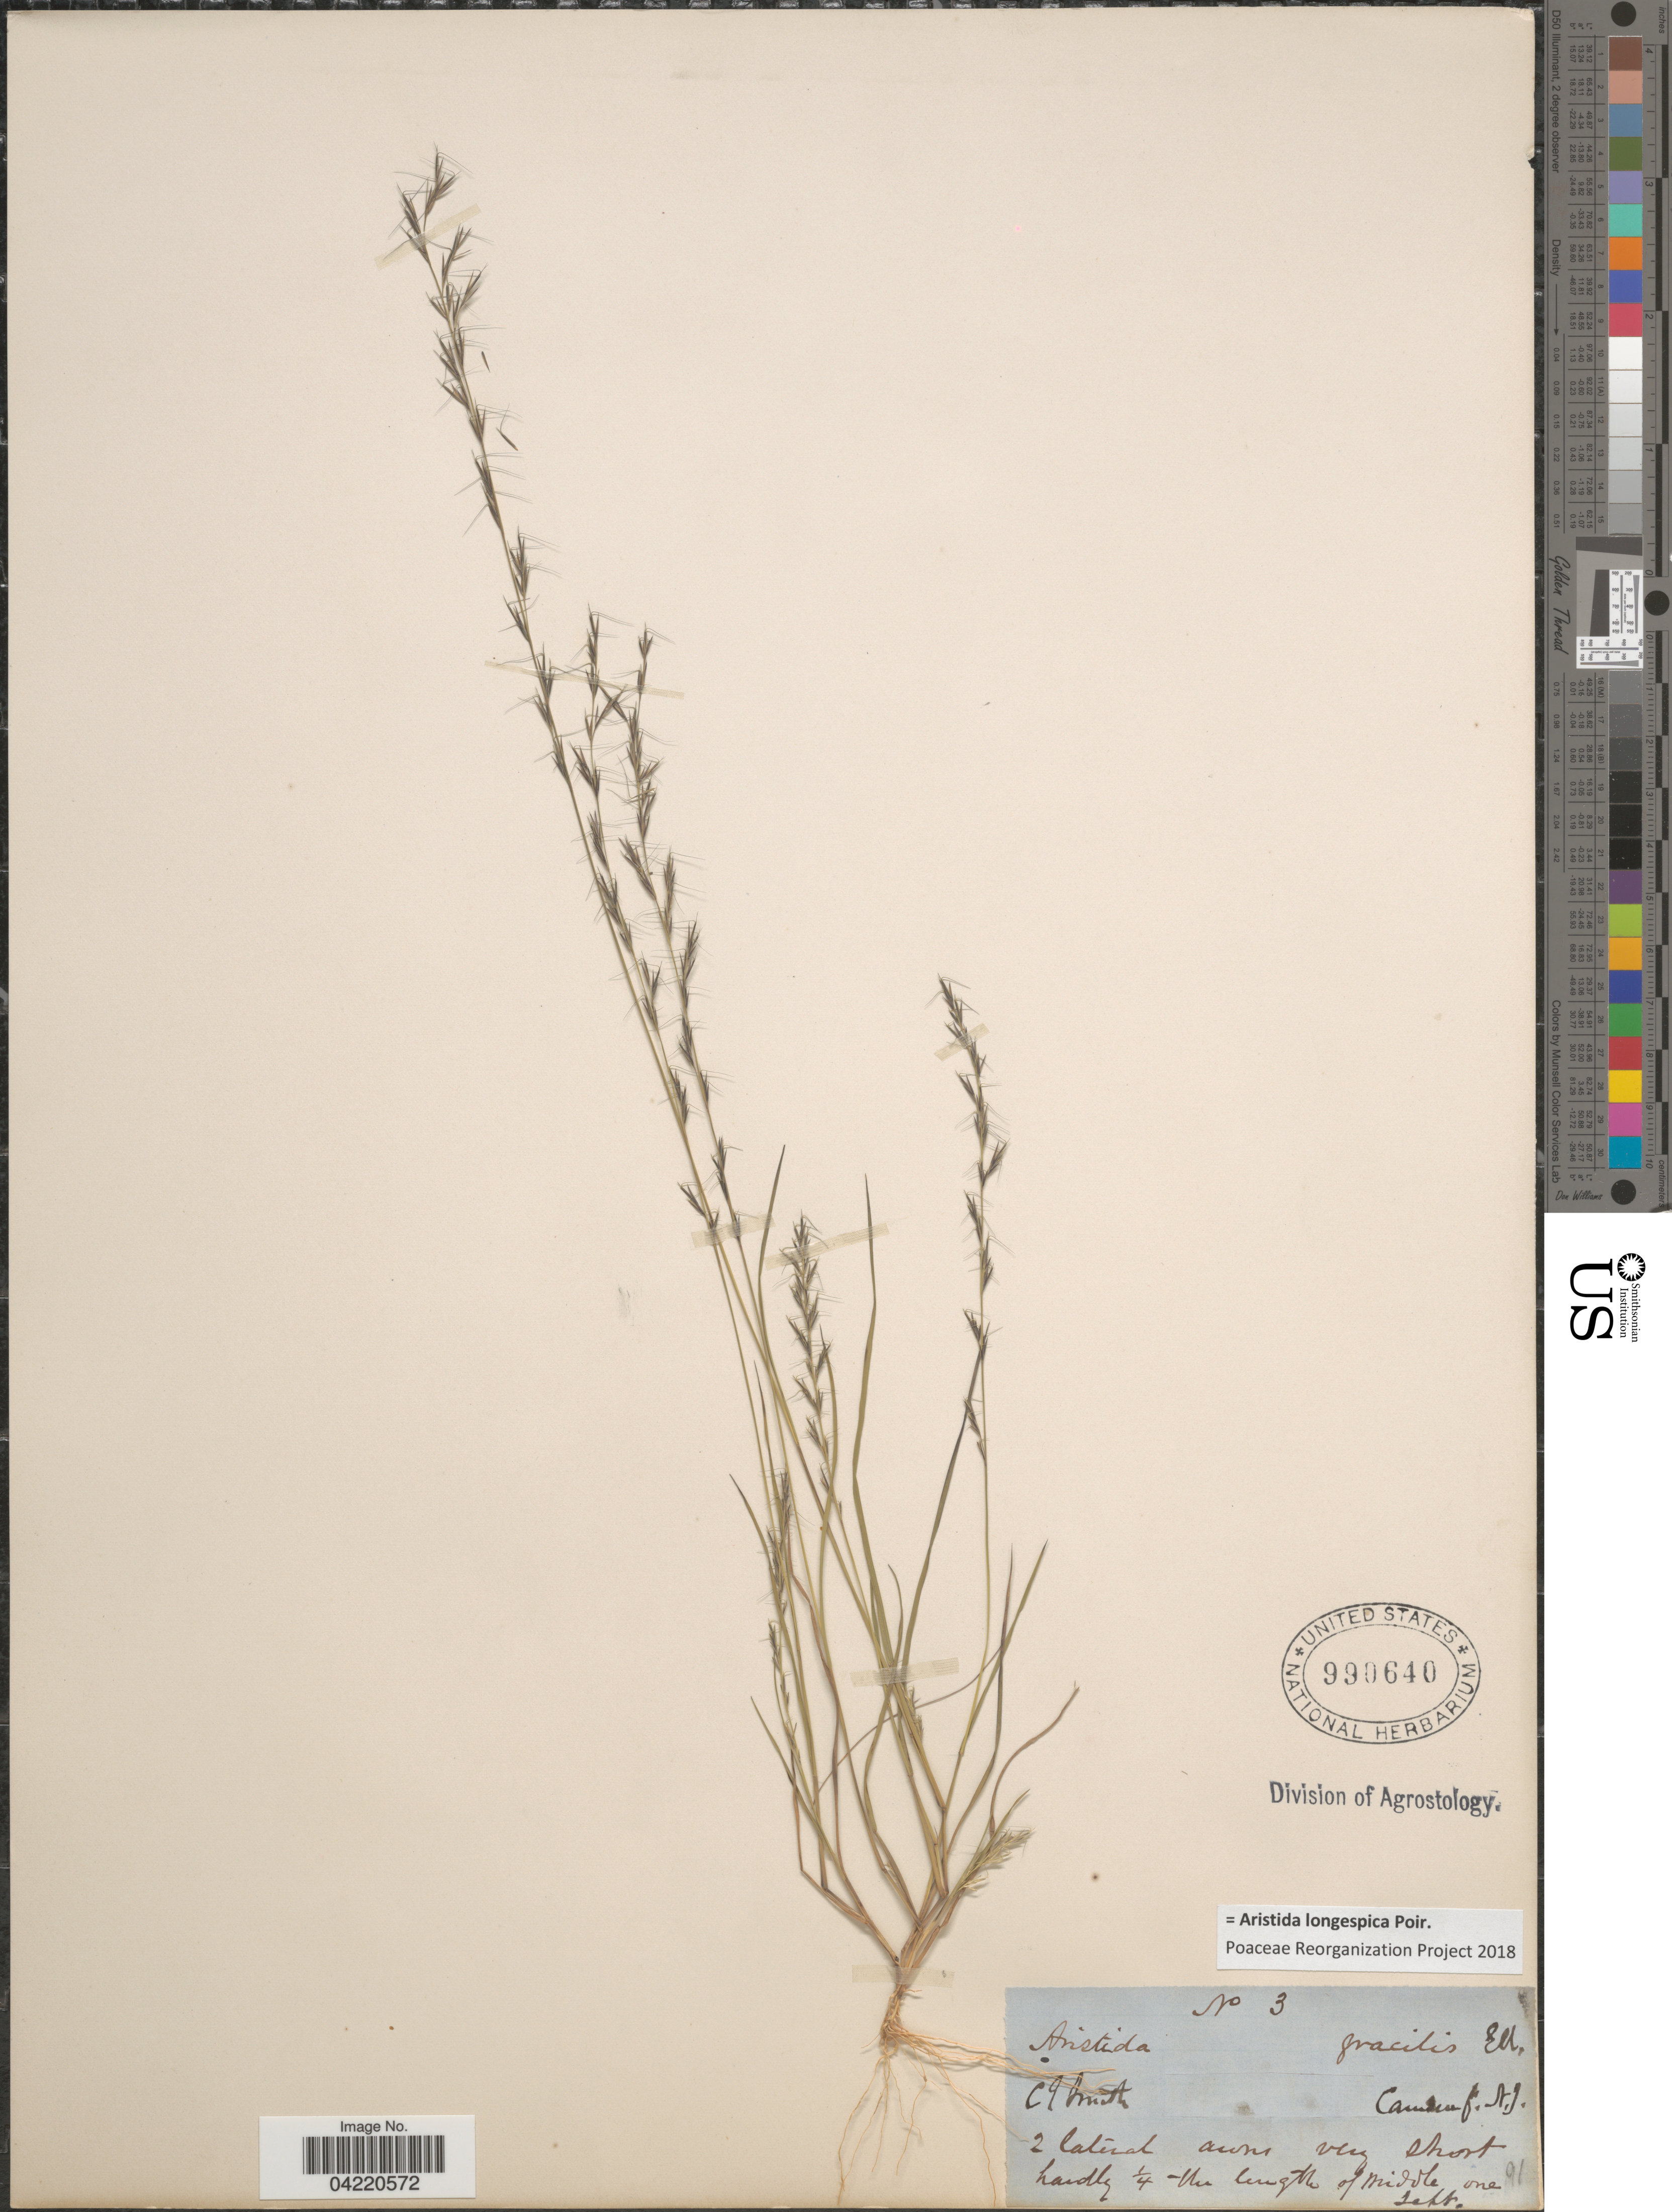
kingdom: Plantae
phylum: Tracheophyta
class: Liliopsida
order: Poales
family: Poaceae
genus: Aristida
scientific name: Aristida longespica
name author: Poir.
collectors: C. E. Smith Jr.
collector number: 3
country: United States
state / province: New Jersey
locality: Camden.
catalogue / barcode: US 990640